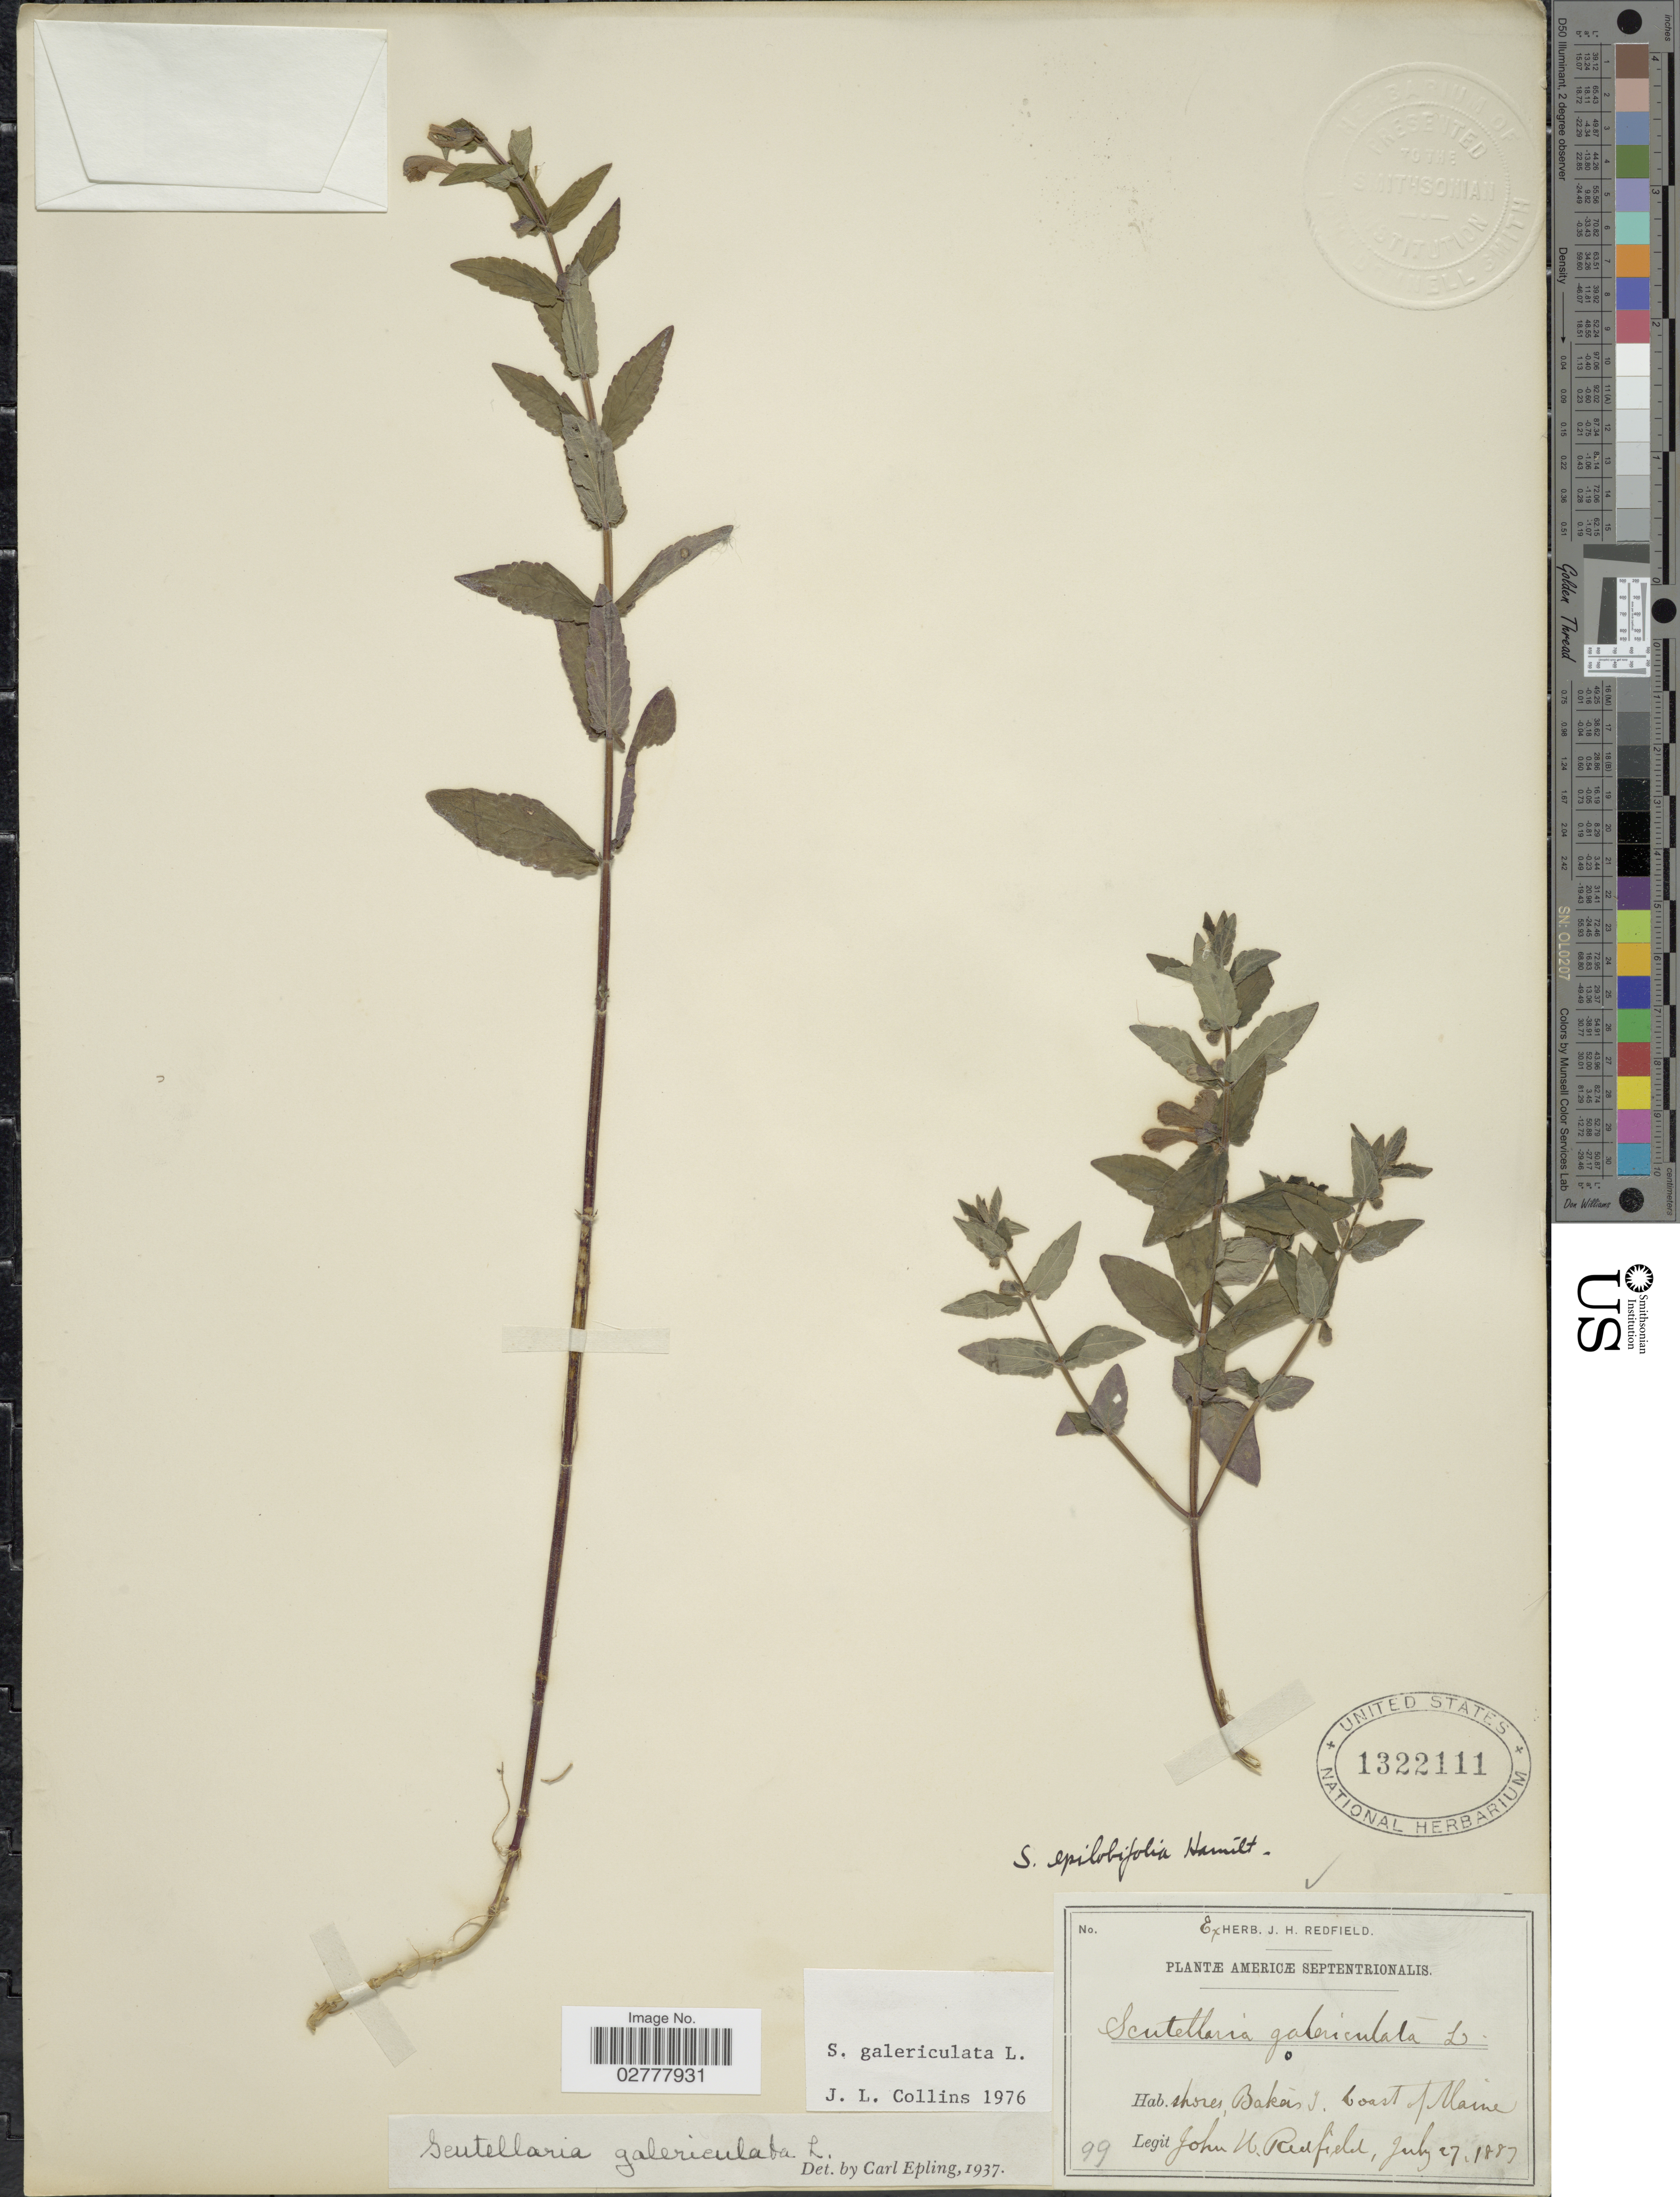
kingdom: Plantae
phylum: Tracheophyta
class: Magnoliopsida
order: Lamiales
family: Lamiaceae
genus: Scutellaria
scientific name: Scutellaria galericulata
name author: L.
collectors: J. Redfield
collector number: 99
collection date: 1887-07-27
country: United States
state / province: Maine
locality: Shores, Baker's I. Coast of Maine.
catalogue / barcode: US 1322111